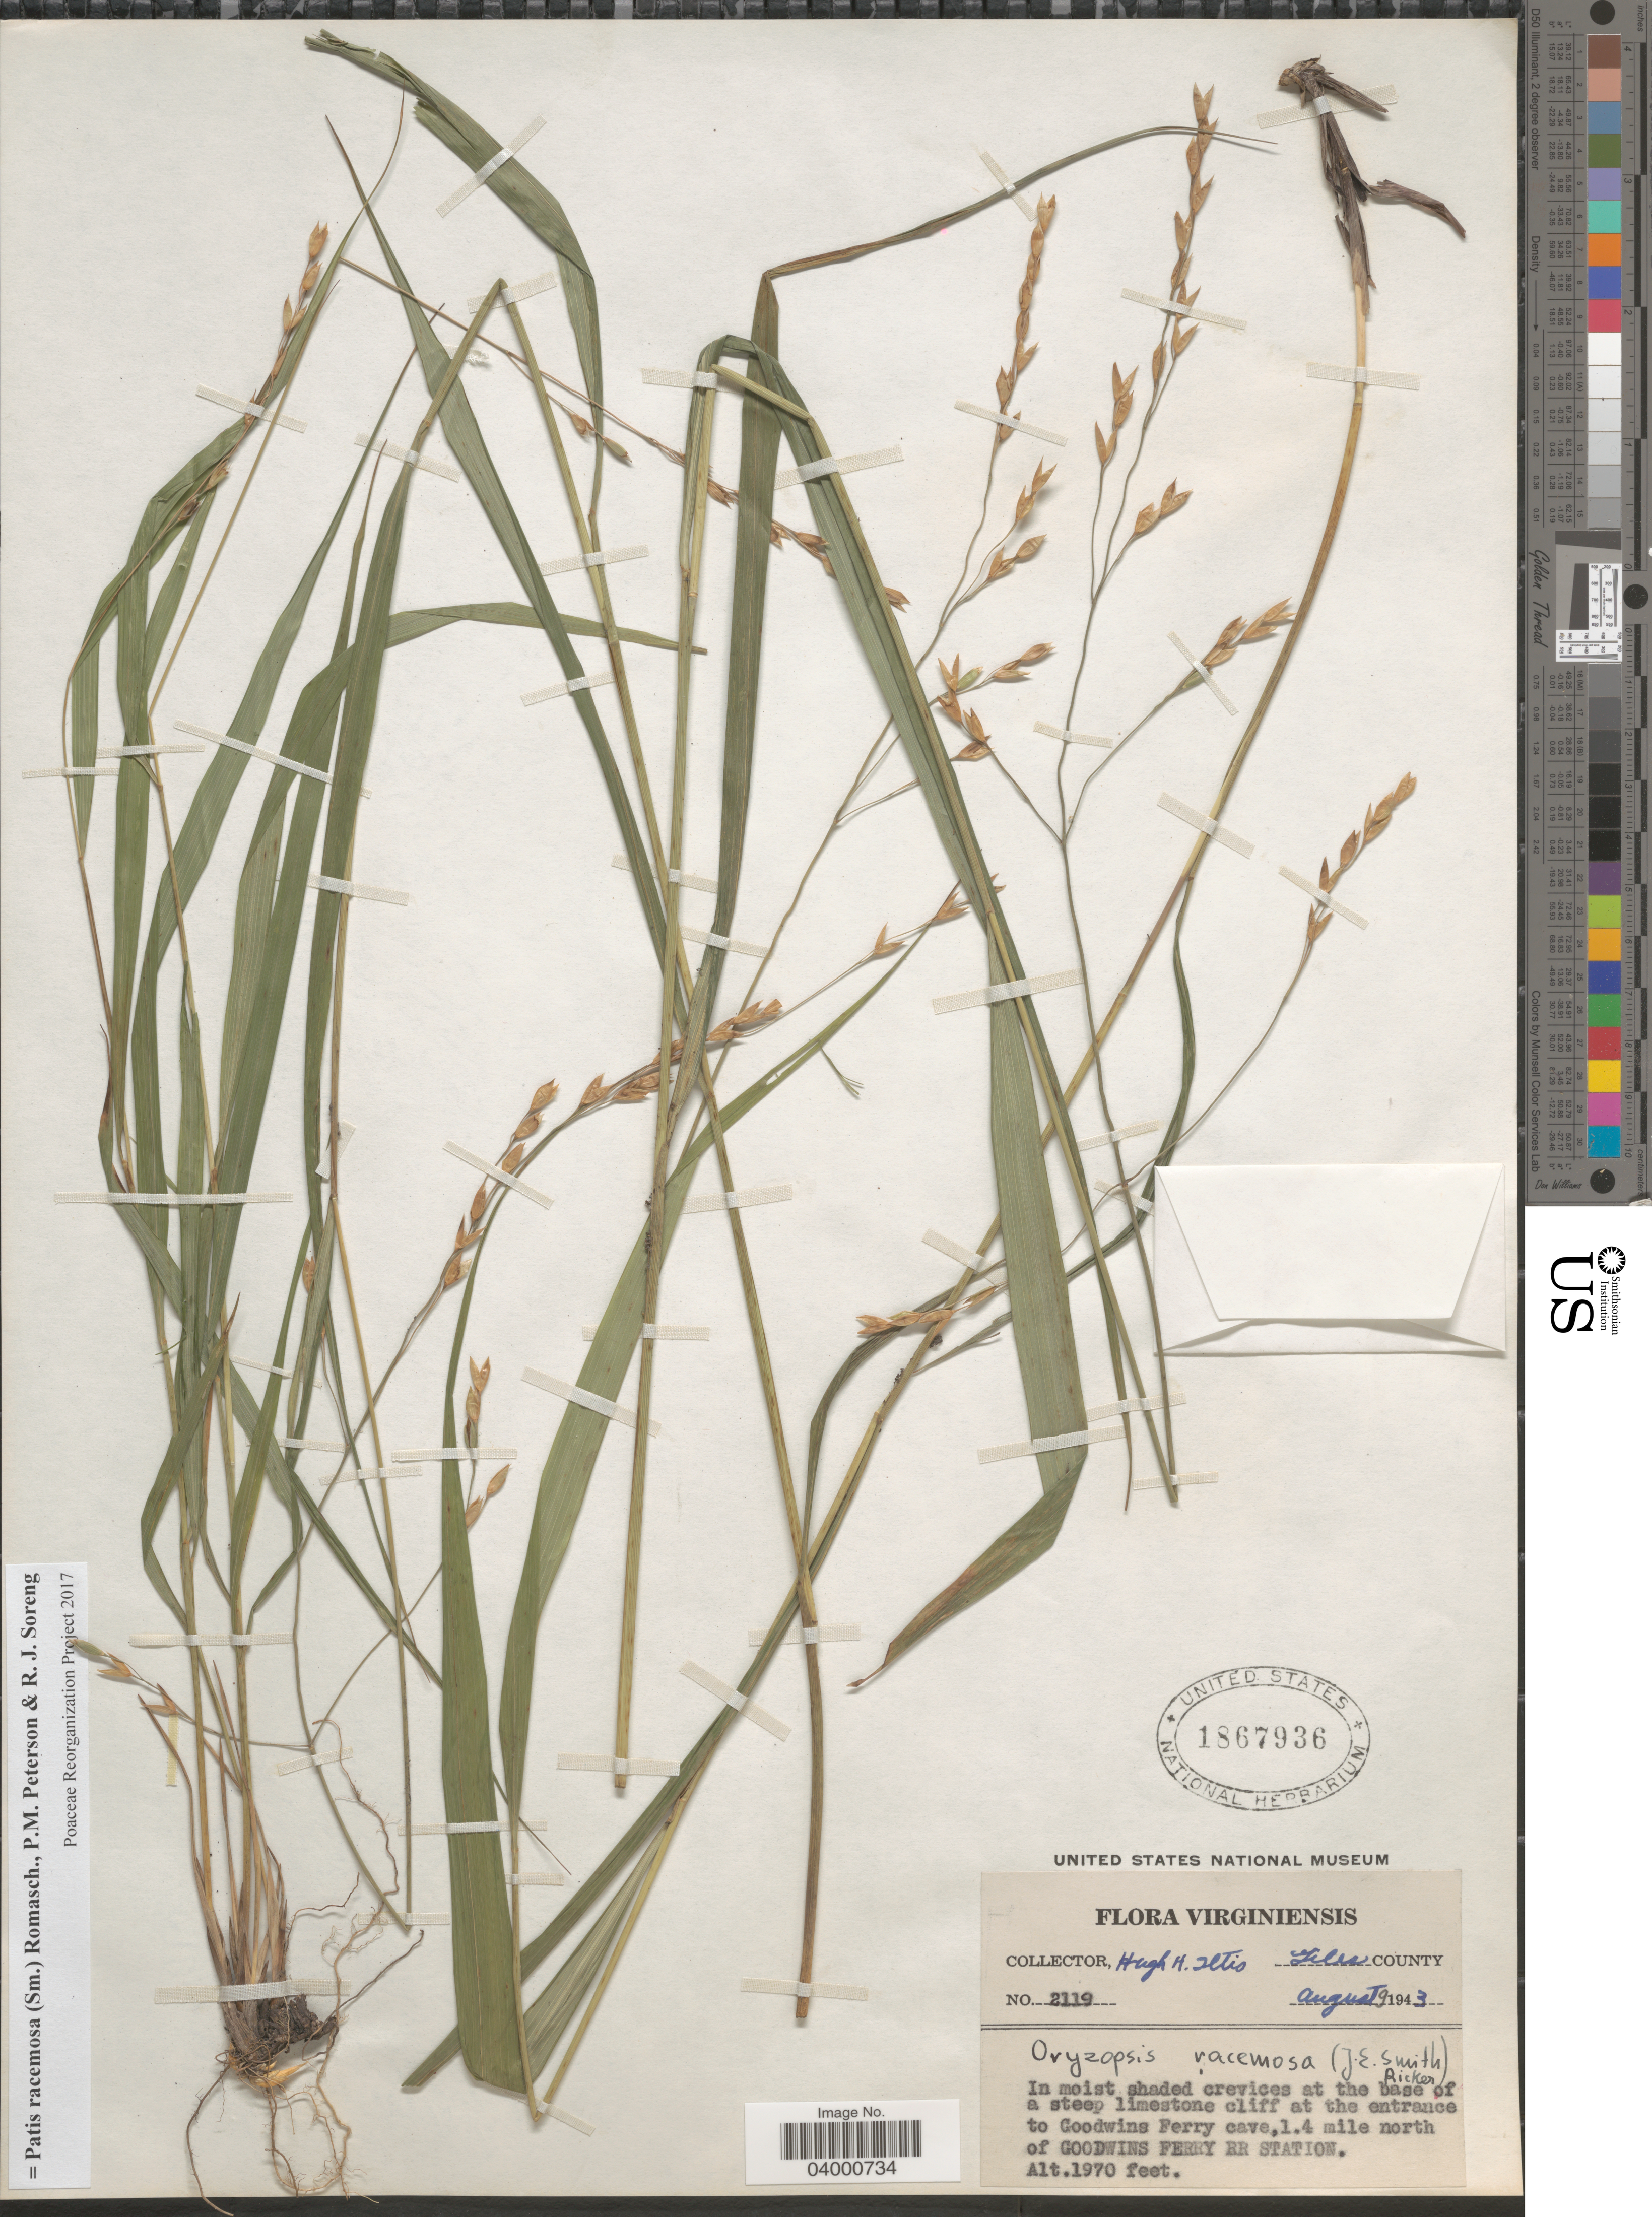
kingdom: Plantae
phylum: Tracheophyta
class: Liliopsida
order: Poales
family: Poaceae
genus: Patis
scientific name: Patis racemosa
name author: (Sm.) Romasch. et al.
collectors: H. Iltis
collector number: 2119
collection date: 1943-08-09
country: United States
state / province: Virginia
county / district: Giles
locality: In moist shaded crevices at the base of a steep limestone cliff at the entrance to Goodwins Ferry cave, 1.4 mile north of Goodwins Ferry RR Station.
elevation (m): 600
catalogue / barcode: US 1867936